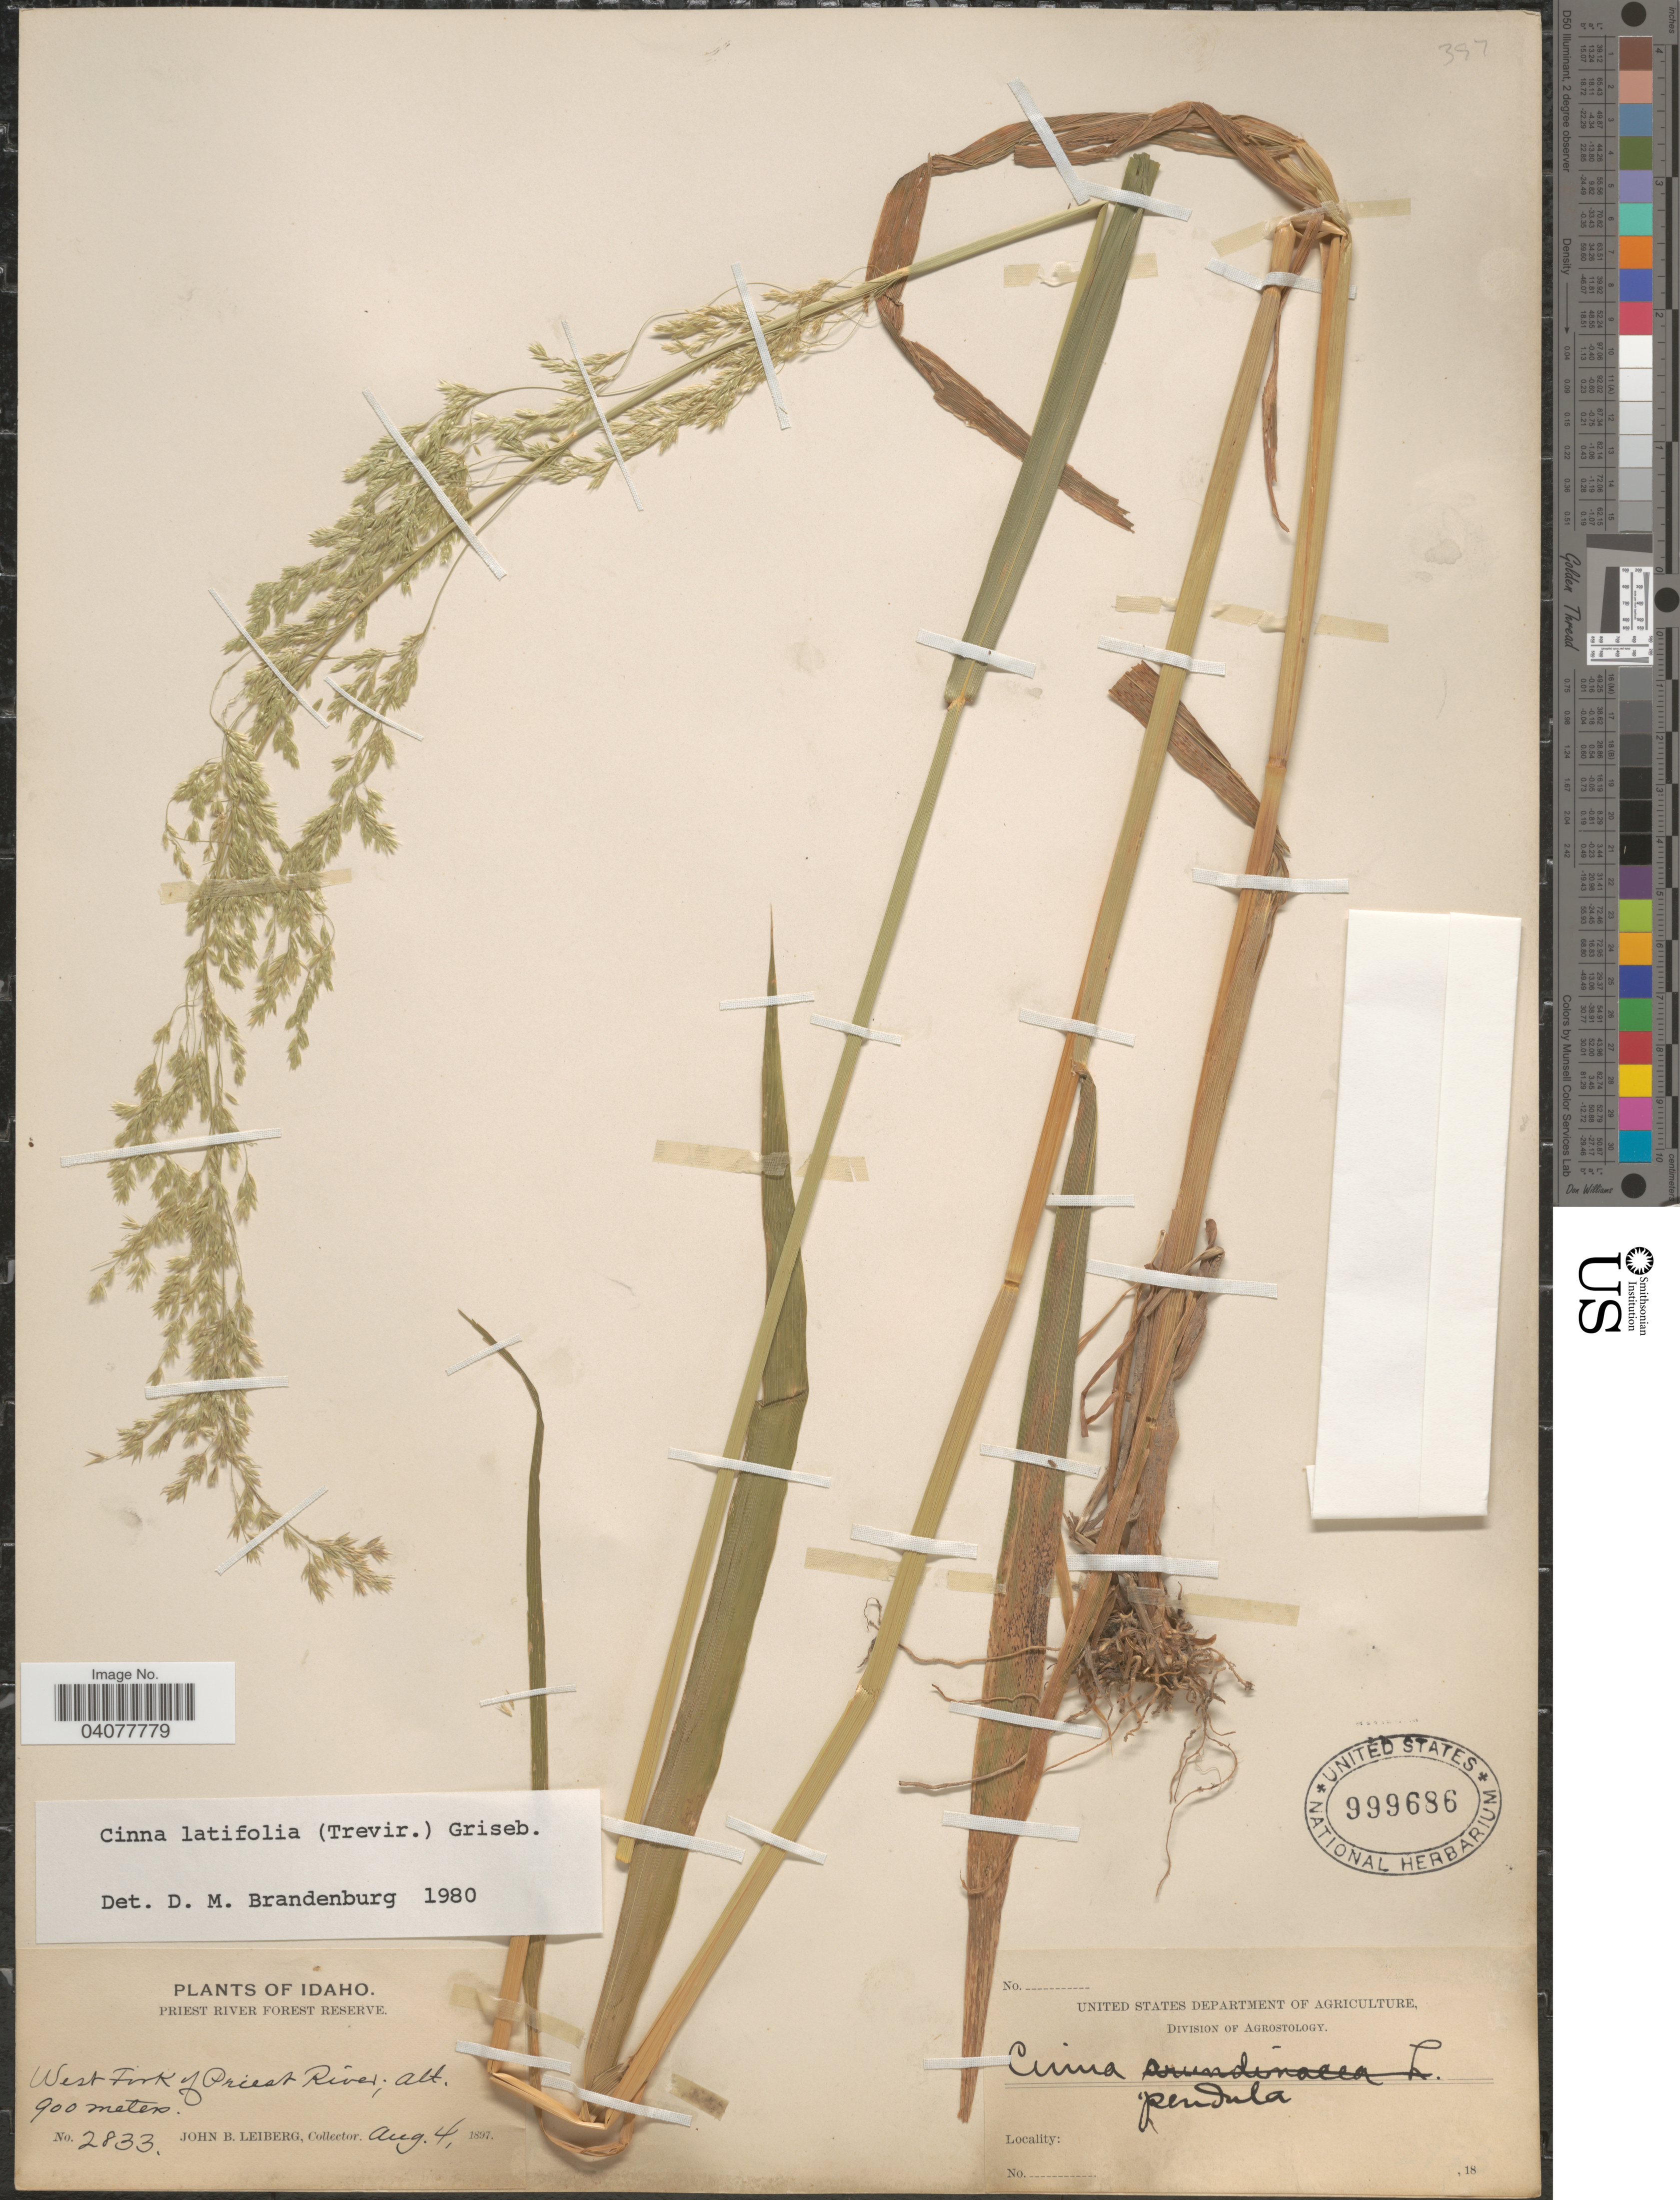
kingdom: Plantae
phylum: Tracheophyta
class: Liliopsida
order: Poales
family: Poaceae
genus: Cinna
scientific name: Cinna latifolia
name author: (Trevir. ex Goeppert) Griseb.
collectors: J. B. Leiberg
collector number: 2833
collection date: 1897-08-04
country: United States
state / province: Idaho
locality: Priest River Forest Reserve. West Fork of Priest River.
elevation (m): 900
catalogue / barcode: US 999686